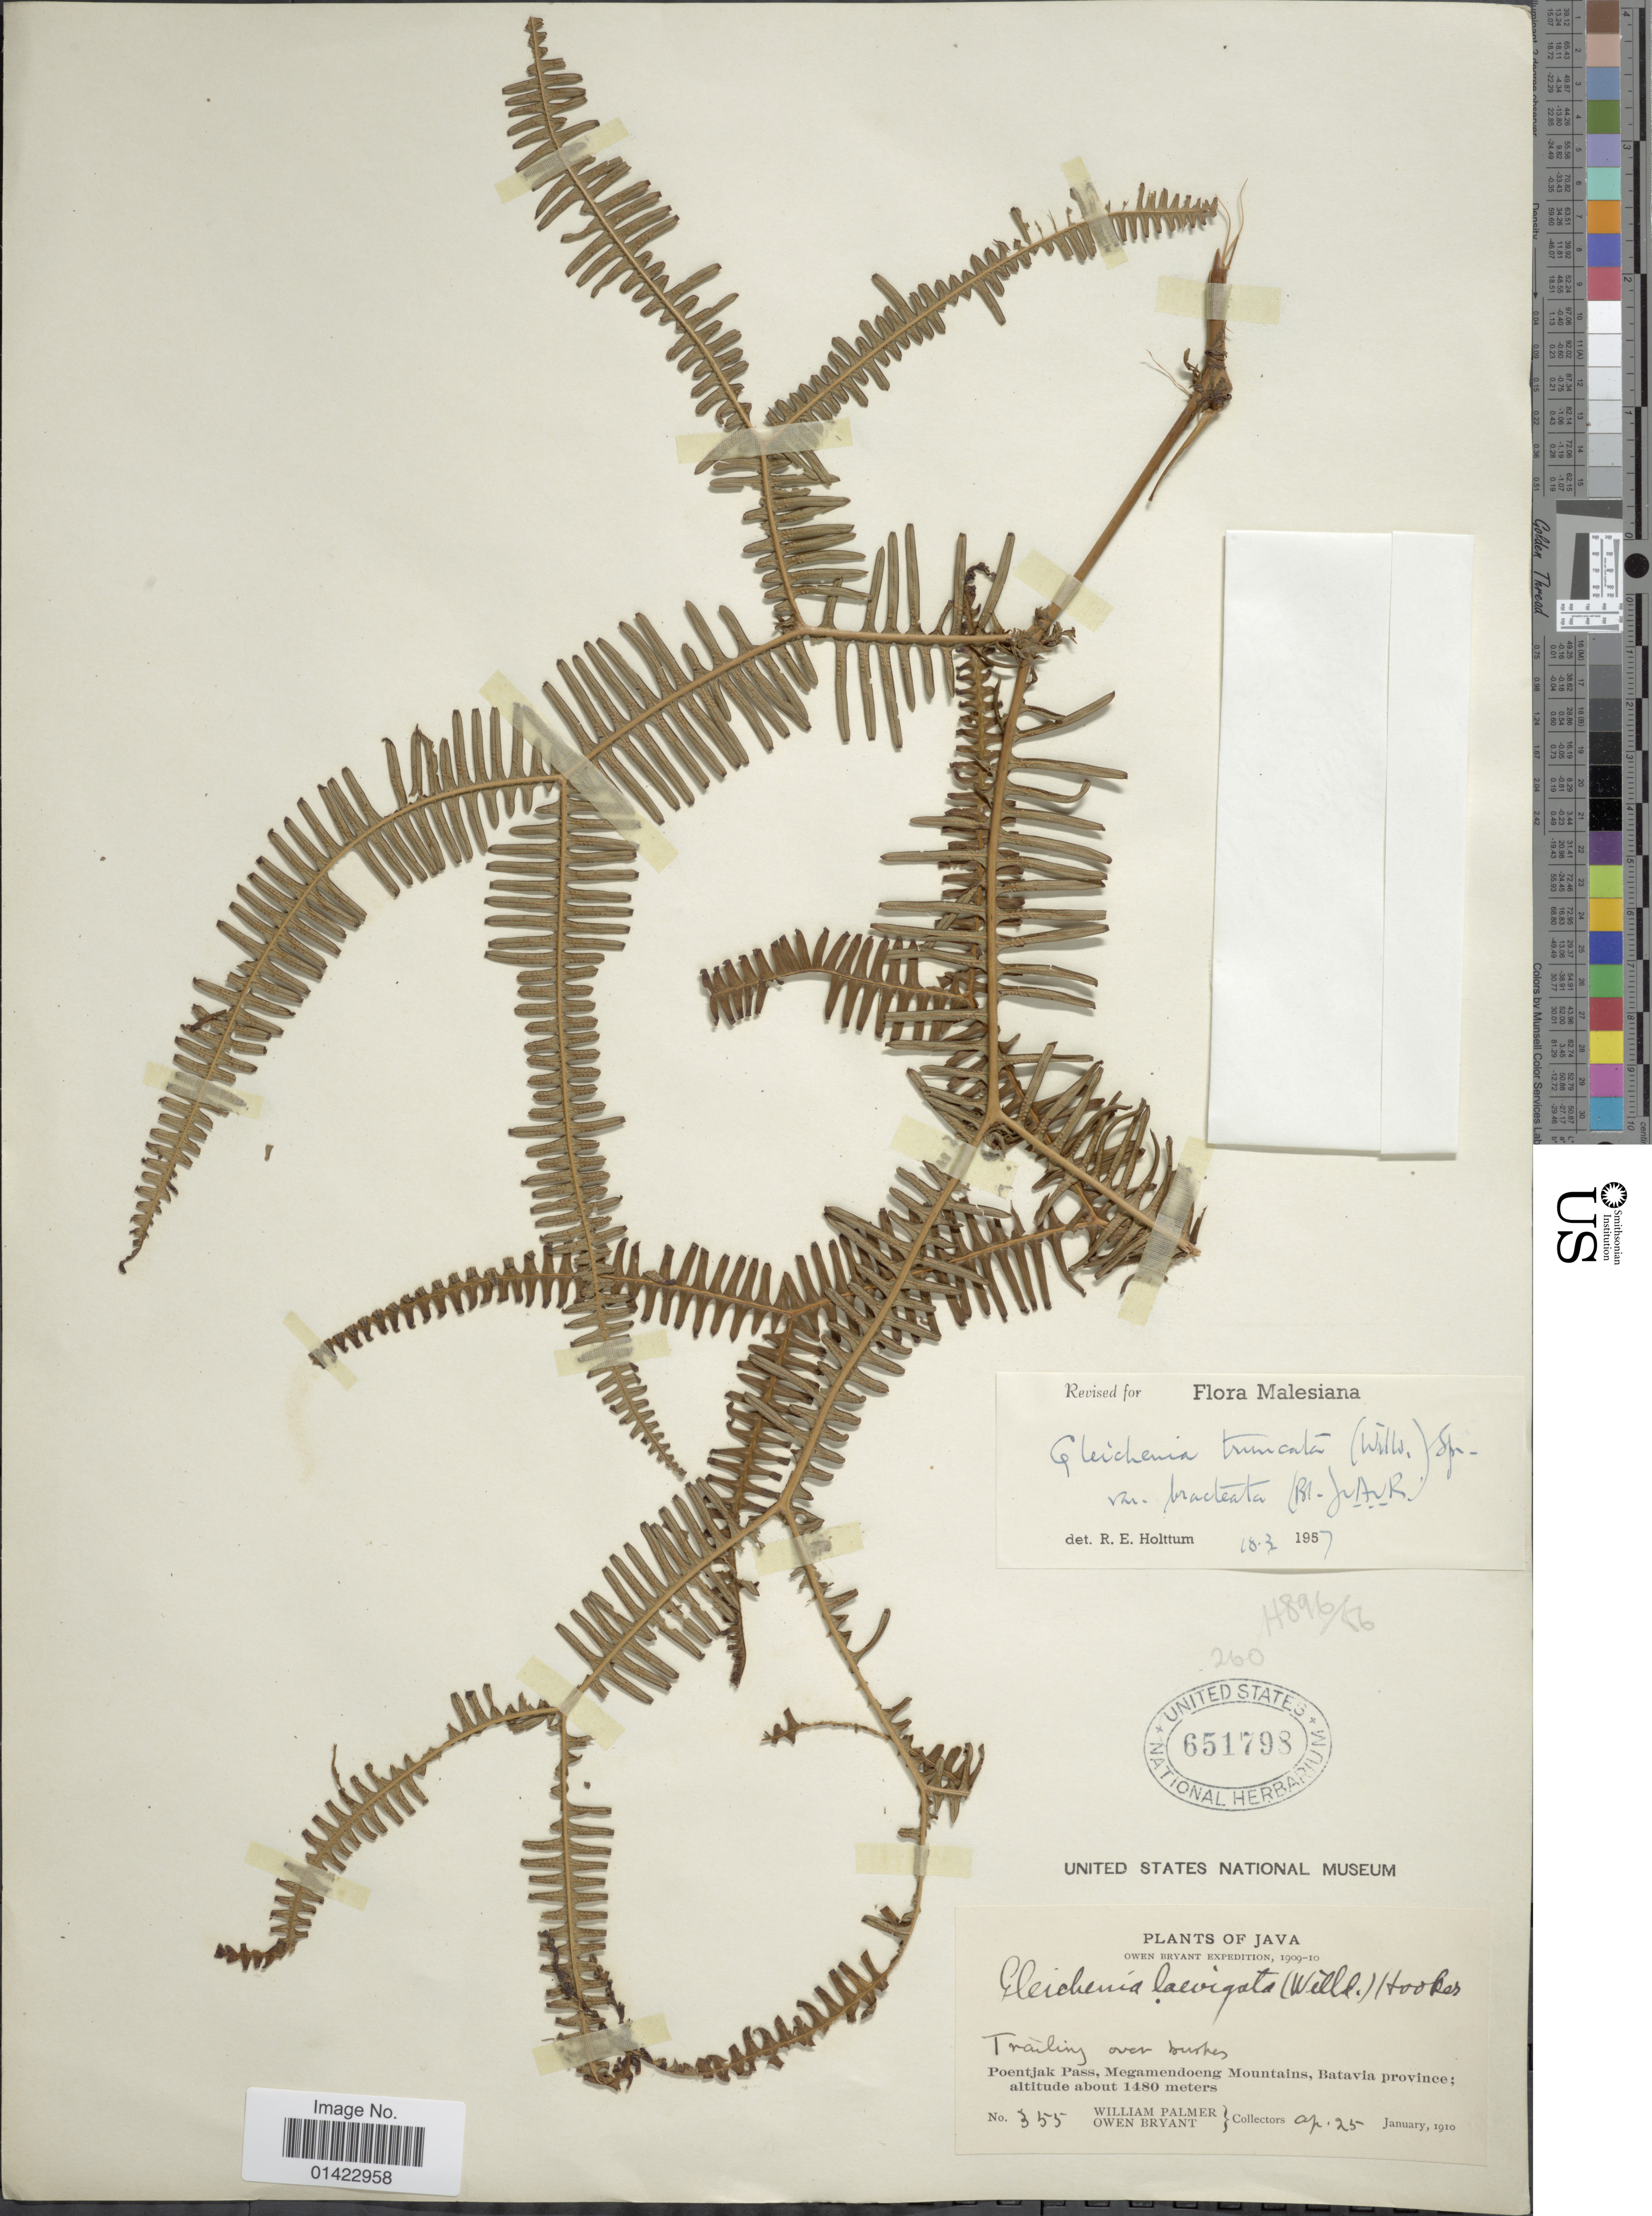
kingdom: Plantae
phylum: Tracheophyta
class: Polypodiopsida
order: Gleicheniales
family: Gleicheniaceae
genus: Sticherus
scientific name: Sticherus truncatus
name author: (Willd.) Nakai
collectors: W. Palmer & O. Bryant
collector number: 355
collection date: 1910-01-25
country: Indonesia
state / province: Java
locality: Poentjak Pass, Megamendoeng Mountains,Batavia province.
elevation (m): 1480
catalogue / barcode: US 651798